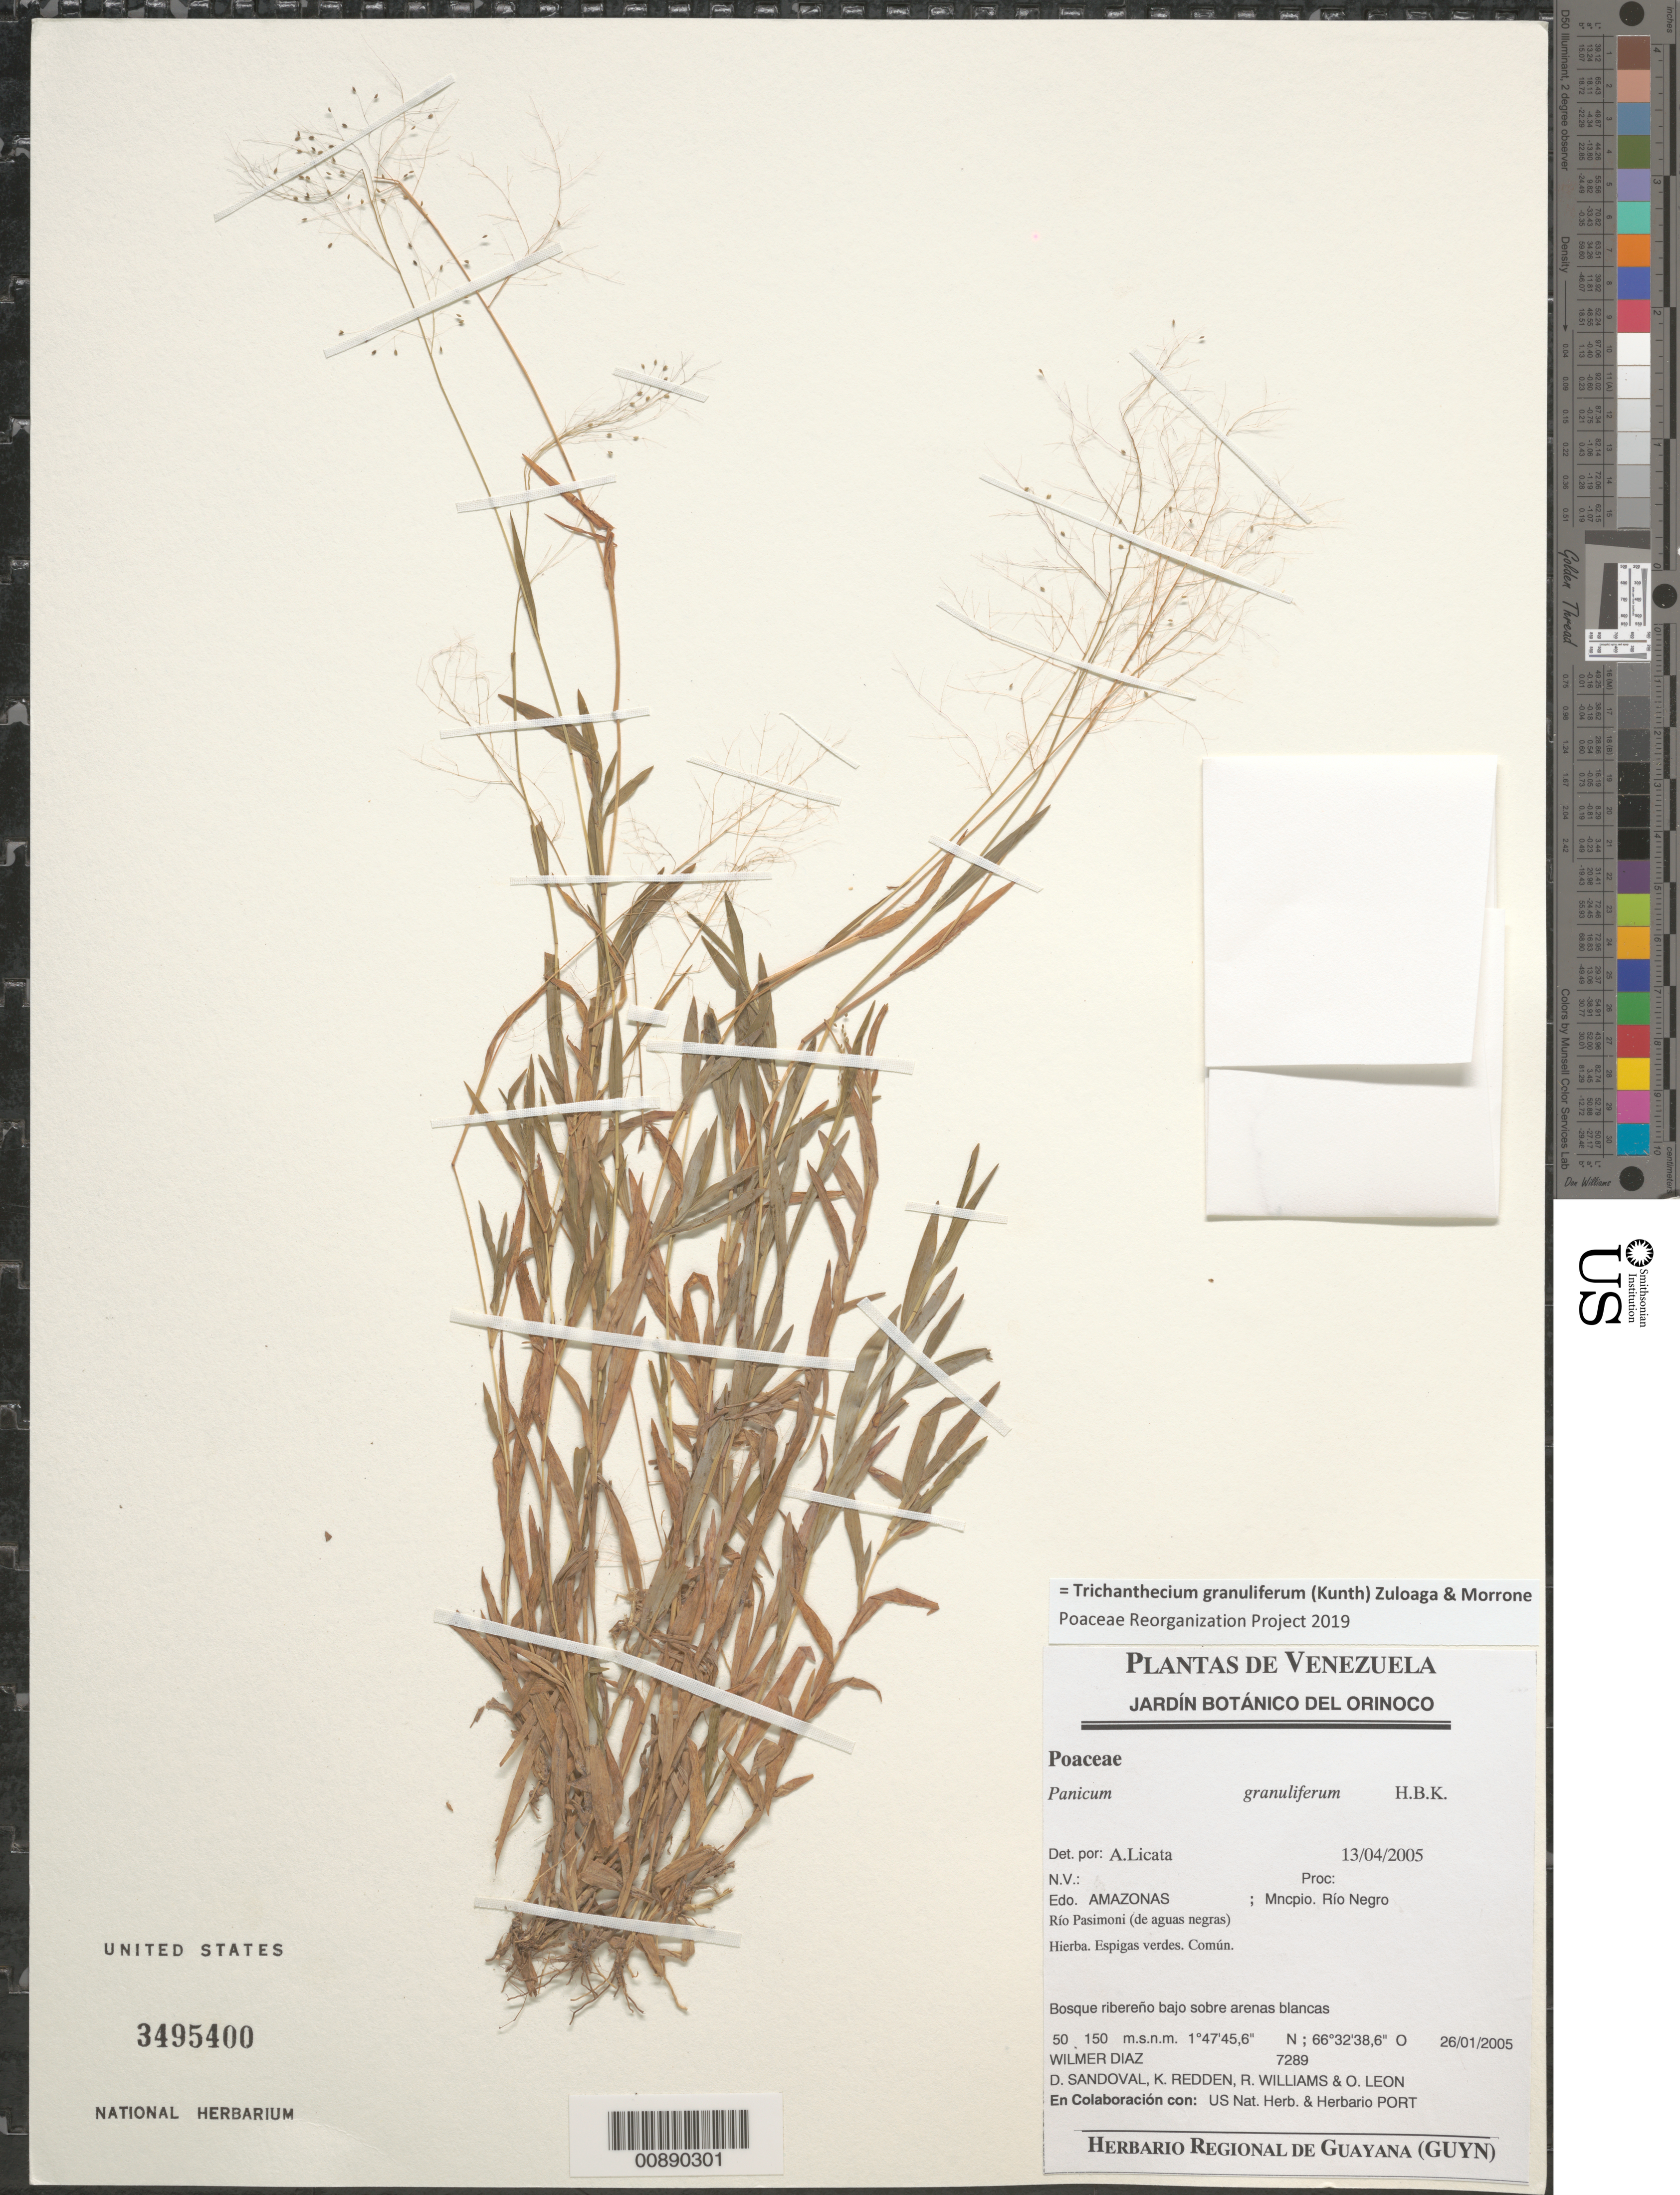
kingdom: Plantae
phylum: Tracheophyta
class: Liliopsida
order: Poales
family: Poaceae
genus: Trichanthecium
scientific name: Trichanthecium granuliferum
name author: (Kunth) Zuloaga & Morrone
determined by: Poaceae Reorganization Project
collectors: W. Díaz P., D. Sandoval, K. M. Redden, R. Williams & O. León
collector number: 7289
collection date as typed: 26-Jan-05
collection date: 2005-01-26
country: Venezuela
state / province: Amazonas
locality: Mun. Río Negro, Río Pasimoni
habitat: Bosque ribereño bajo sobre arenas blancas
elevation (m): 50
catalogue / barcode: US 3495400